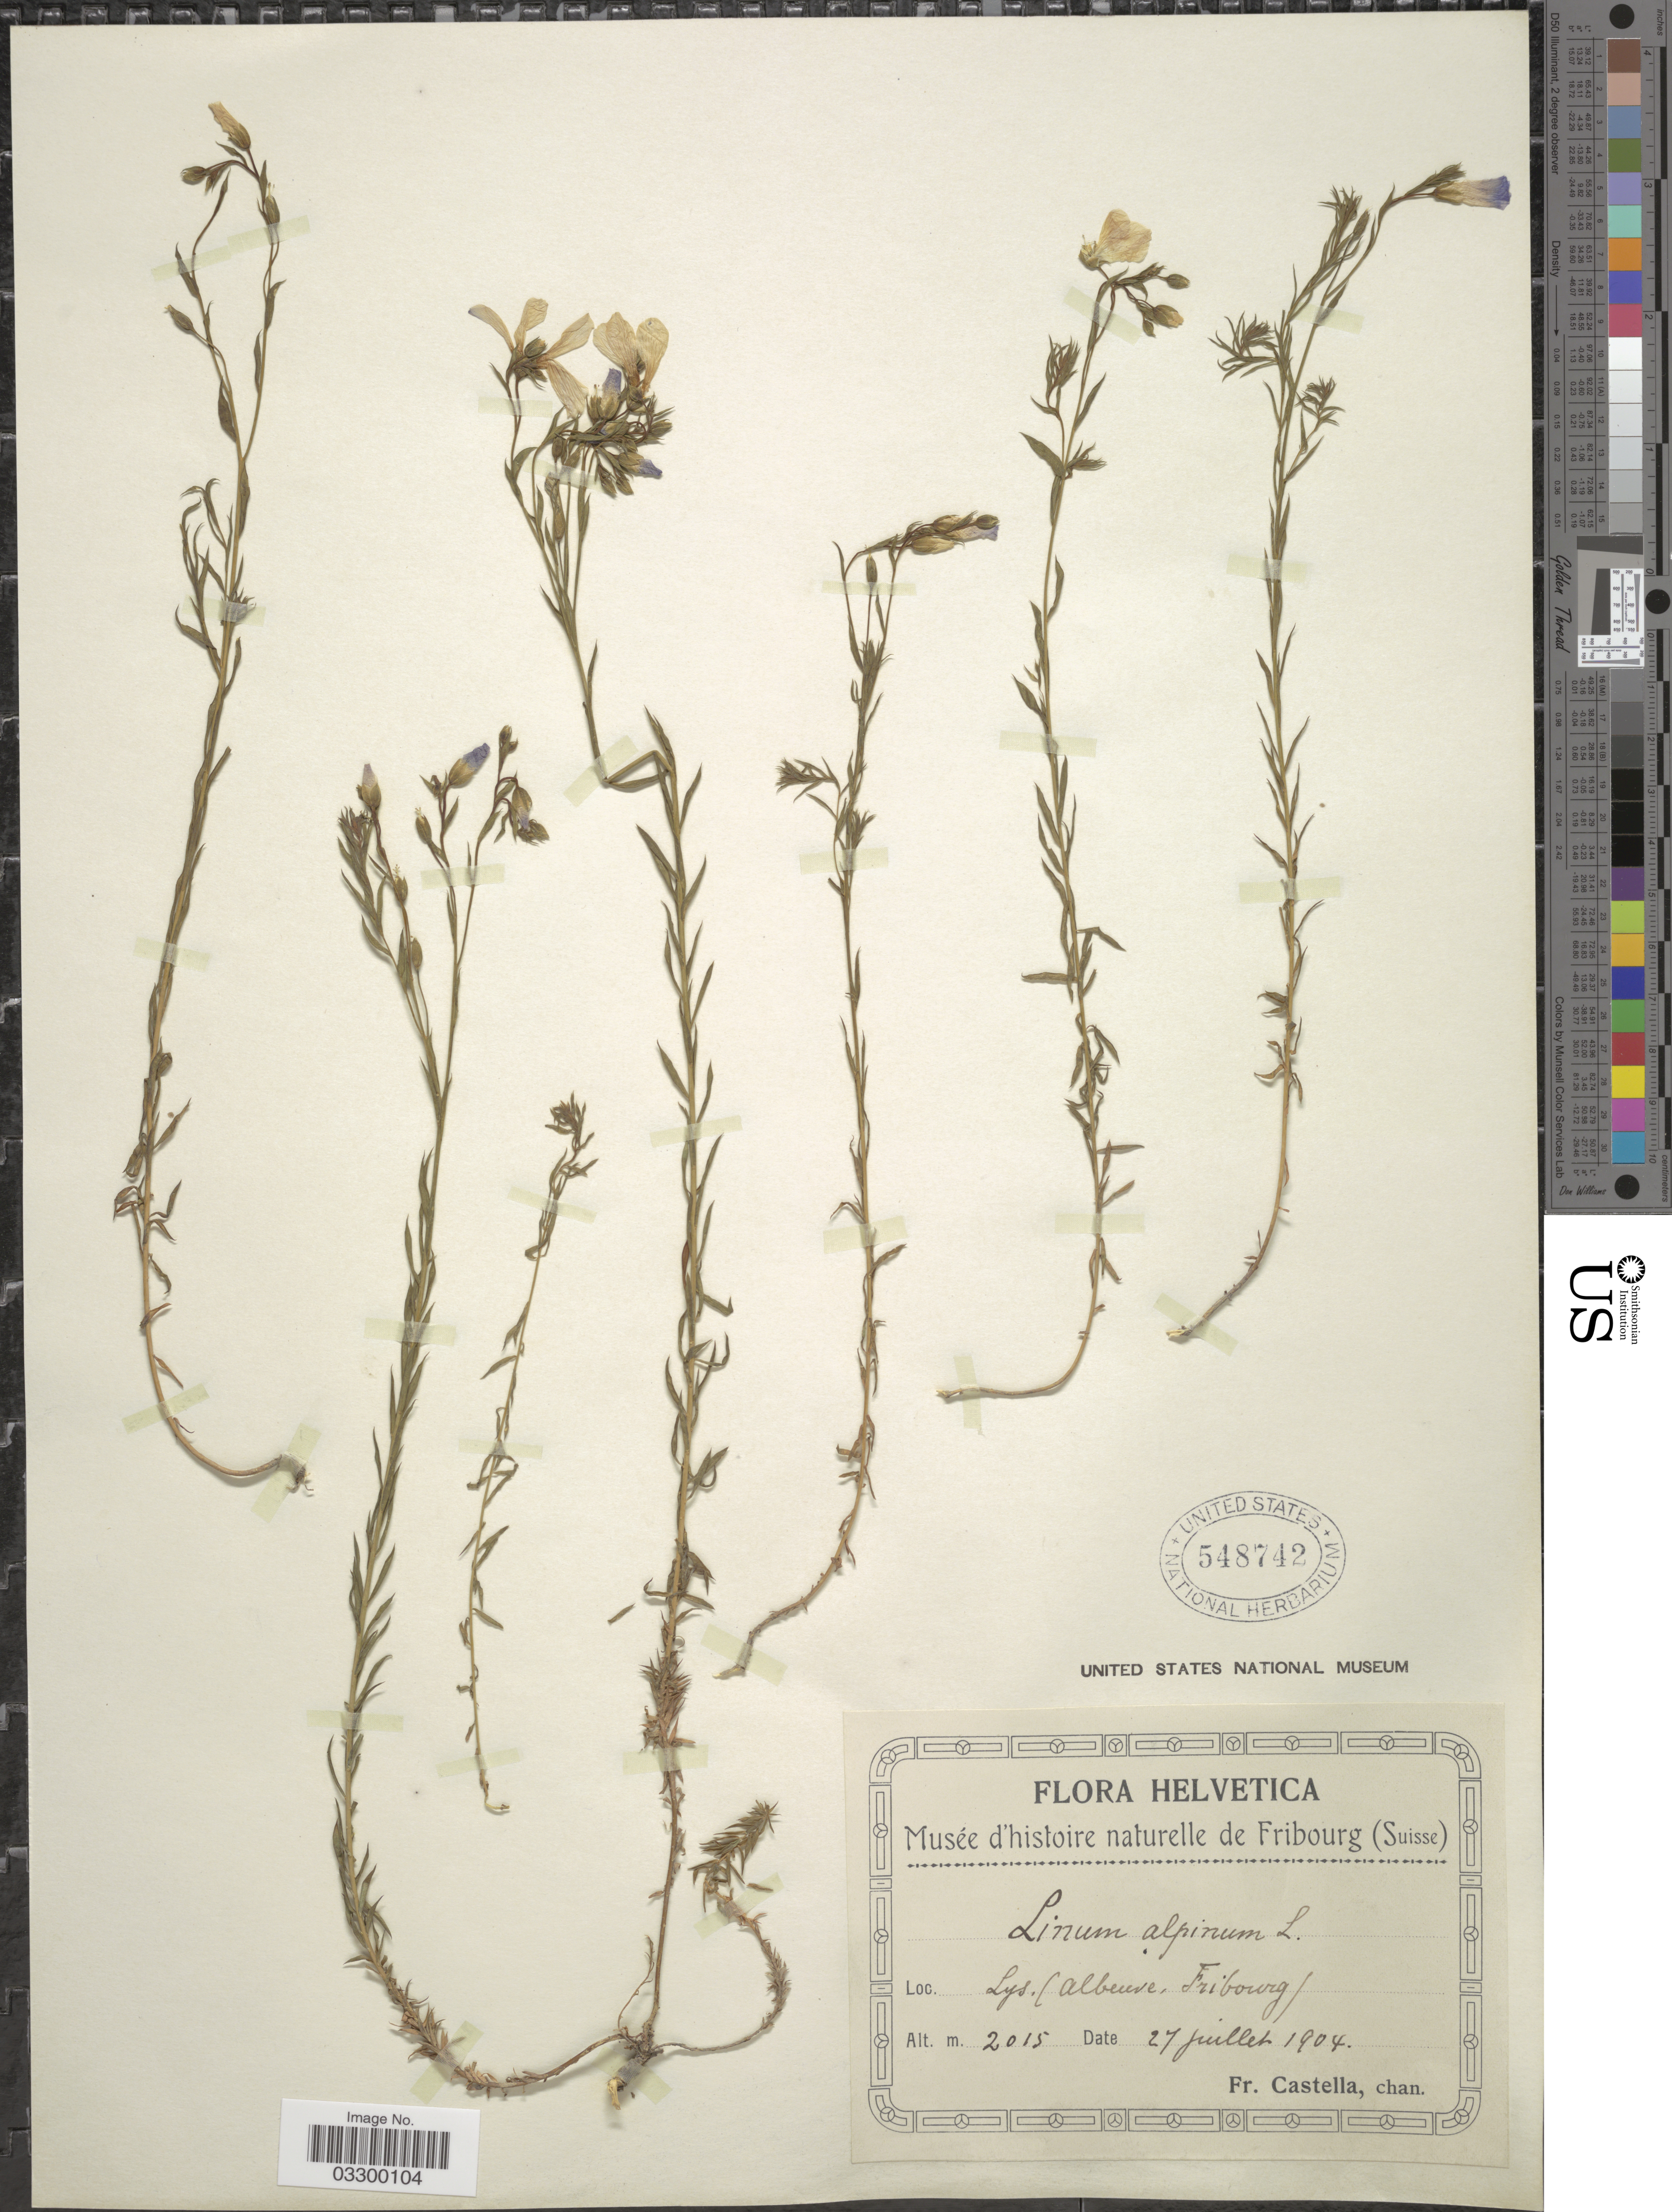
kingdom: Plantae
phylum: Tracheophyta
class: Magnoliopsida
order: Malpighiales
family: Linaceae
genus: Linum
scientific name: Linum alpinum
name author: Jacq.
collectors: Fr. Castella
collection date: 1904-07-27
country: Switzerland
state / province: Fribourg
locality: Lys. (Albeuve, Fribourg).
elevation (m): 2015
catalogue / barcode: US 548742